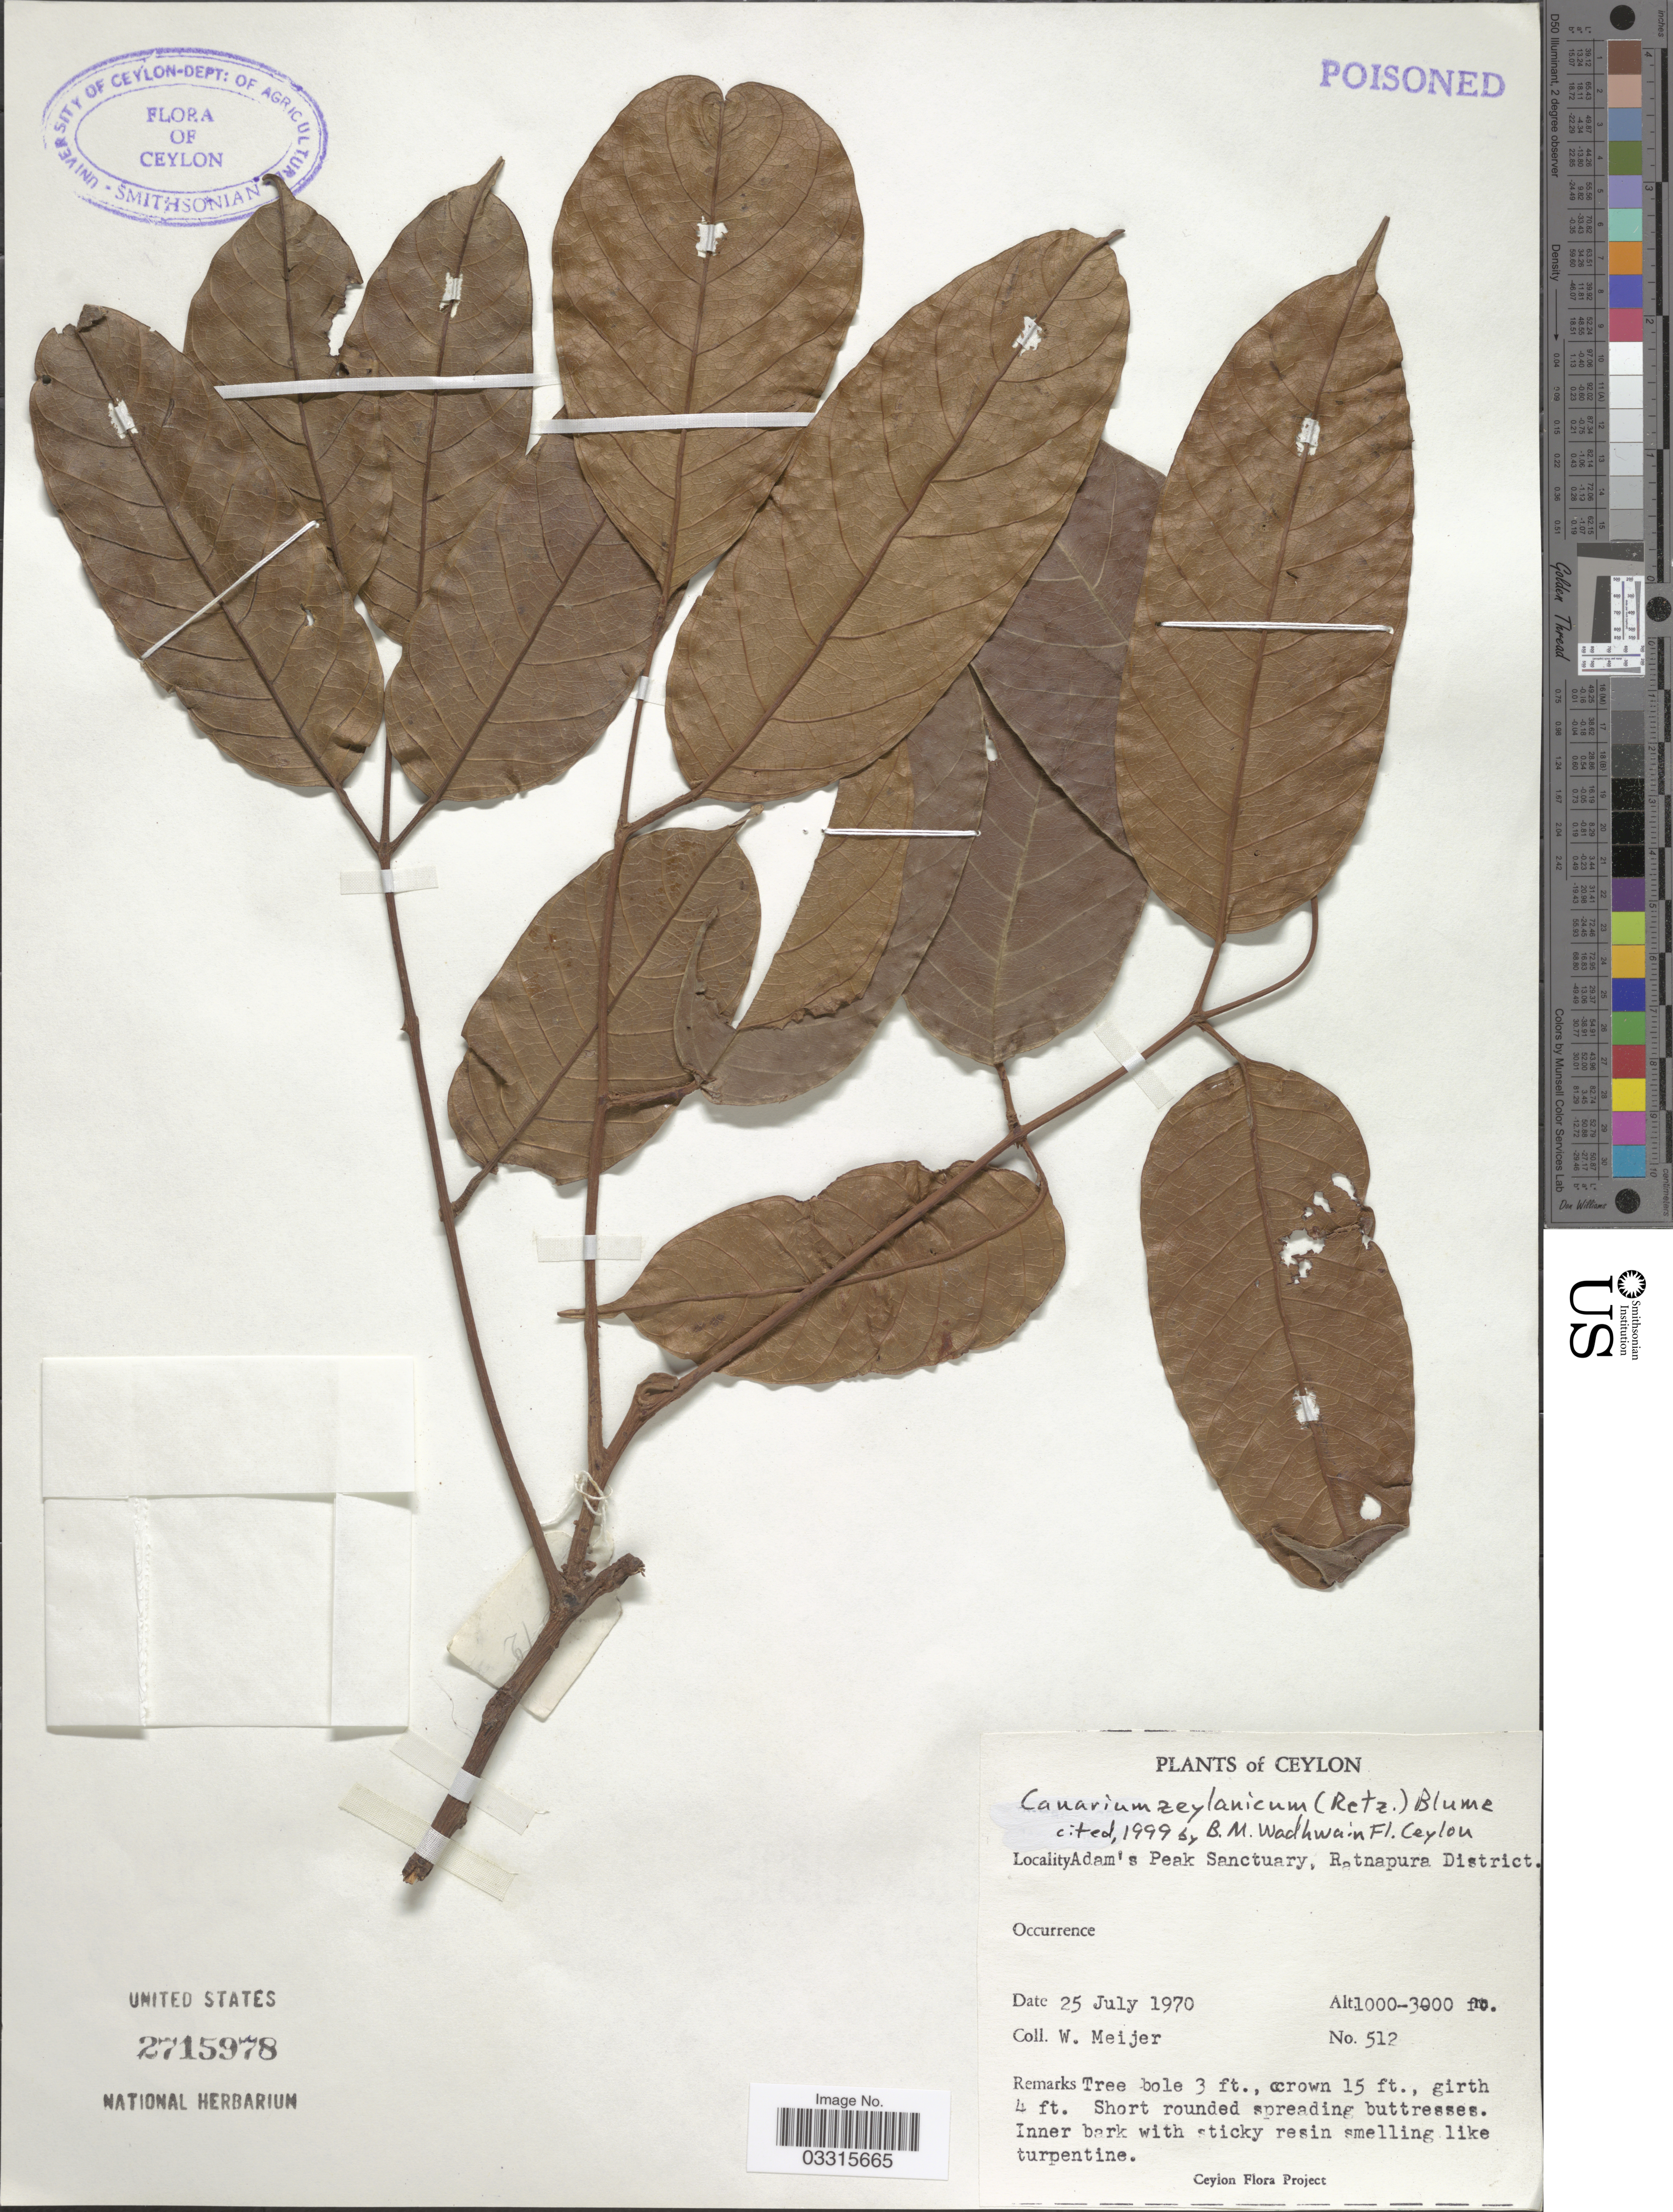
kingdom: Plantae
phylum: Tracheophyta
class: Magnoliopsida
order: Sapindales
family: Burseraceae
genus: Canarium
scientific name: Canarium zeylanicum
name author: (Retz.) Blume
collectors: W. Meijer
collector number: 512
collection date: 1970-07-25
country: Sri Lanka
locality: Ceylon. Adam's Peak Sanctuary, Ratnapura District.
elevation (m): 1000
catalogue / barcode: US 2715978